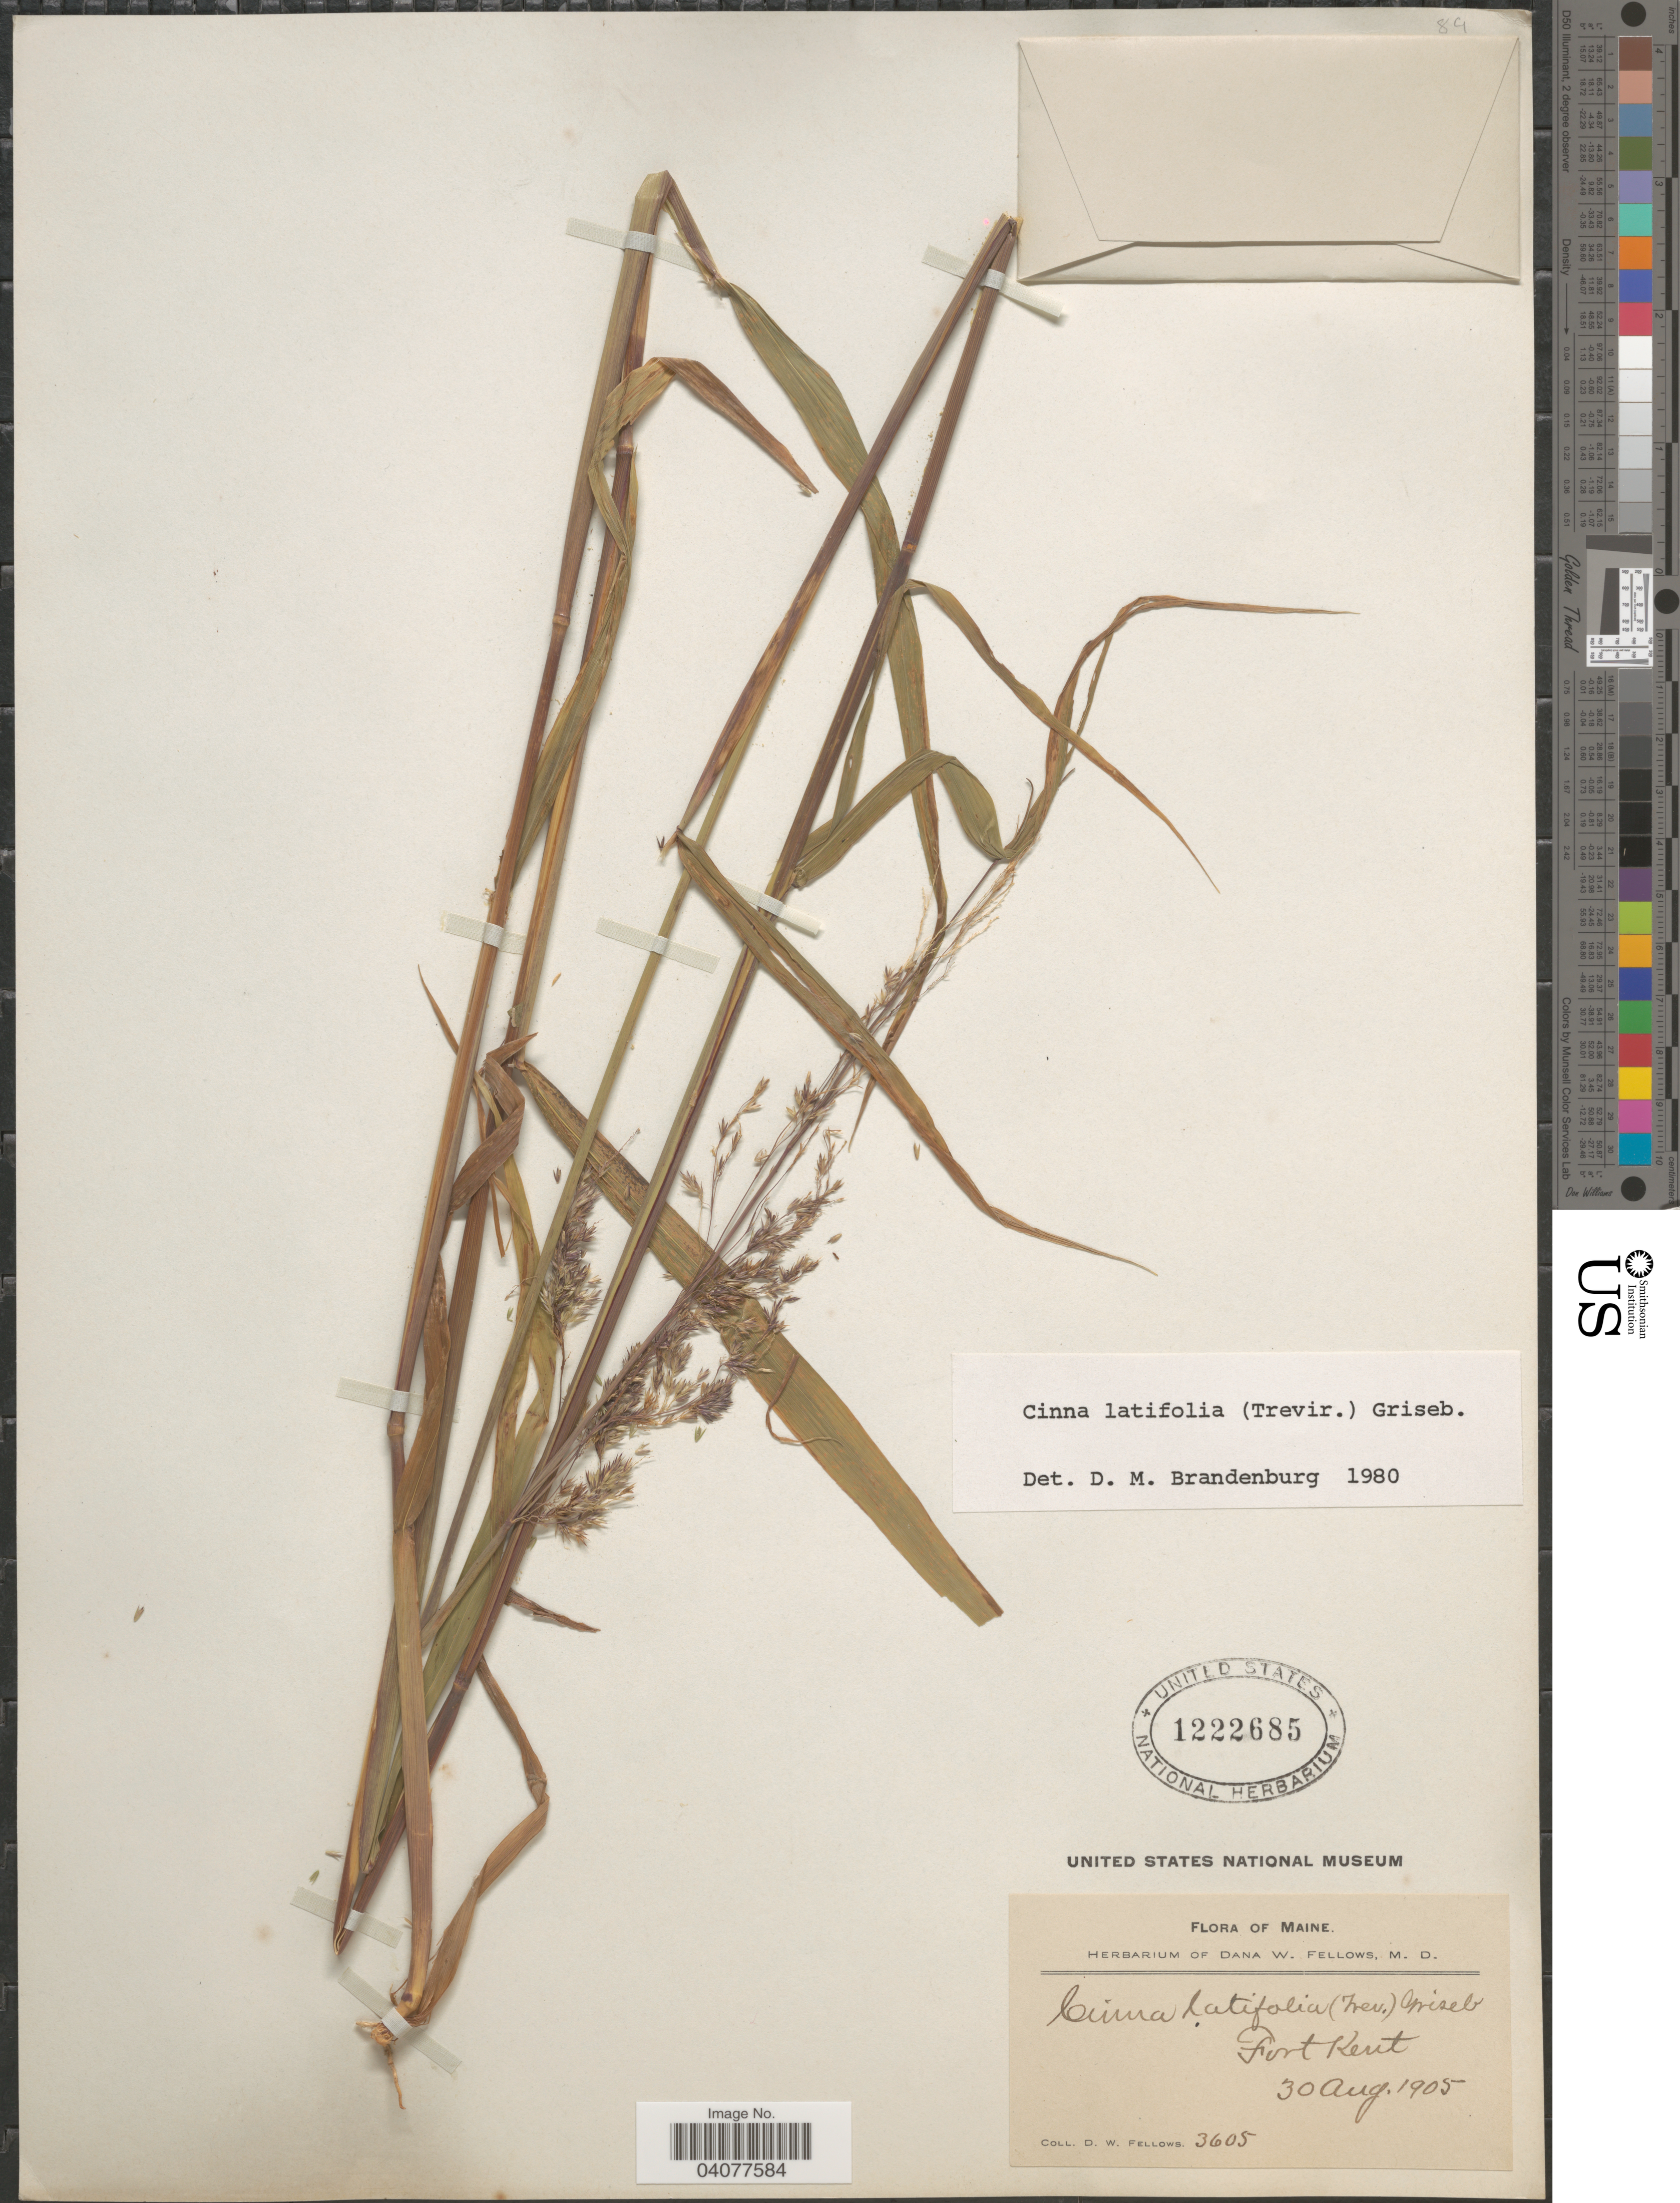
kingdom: Plantae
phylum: Tracheophyta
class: Liliopsida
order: Poales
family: Poaceae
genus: Cinna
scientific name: Cinna latifolia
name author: (Trevir. ex Goeppert) Griseb.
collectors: D. W. Fellows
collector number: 3605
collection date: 1905-08-30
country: United States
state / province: Maine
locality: Fort Kent.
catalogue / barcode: US 1222685